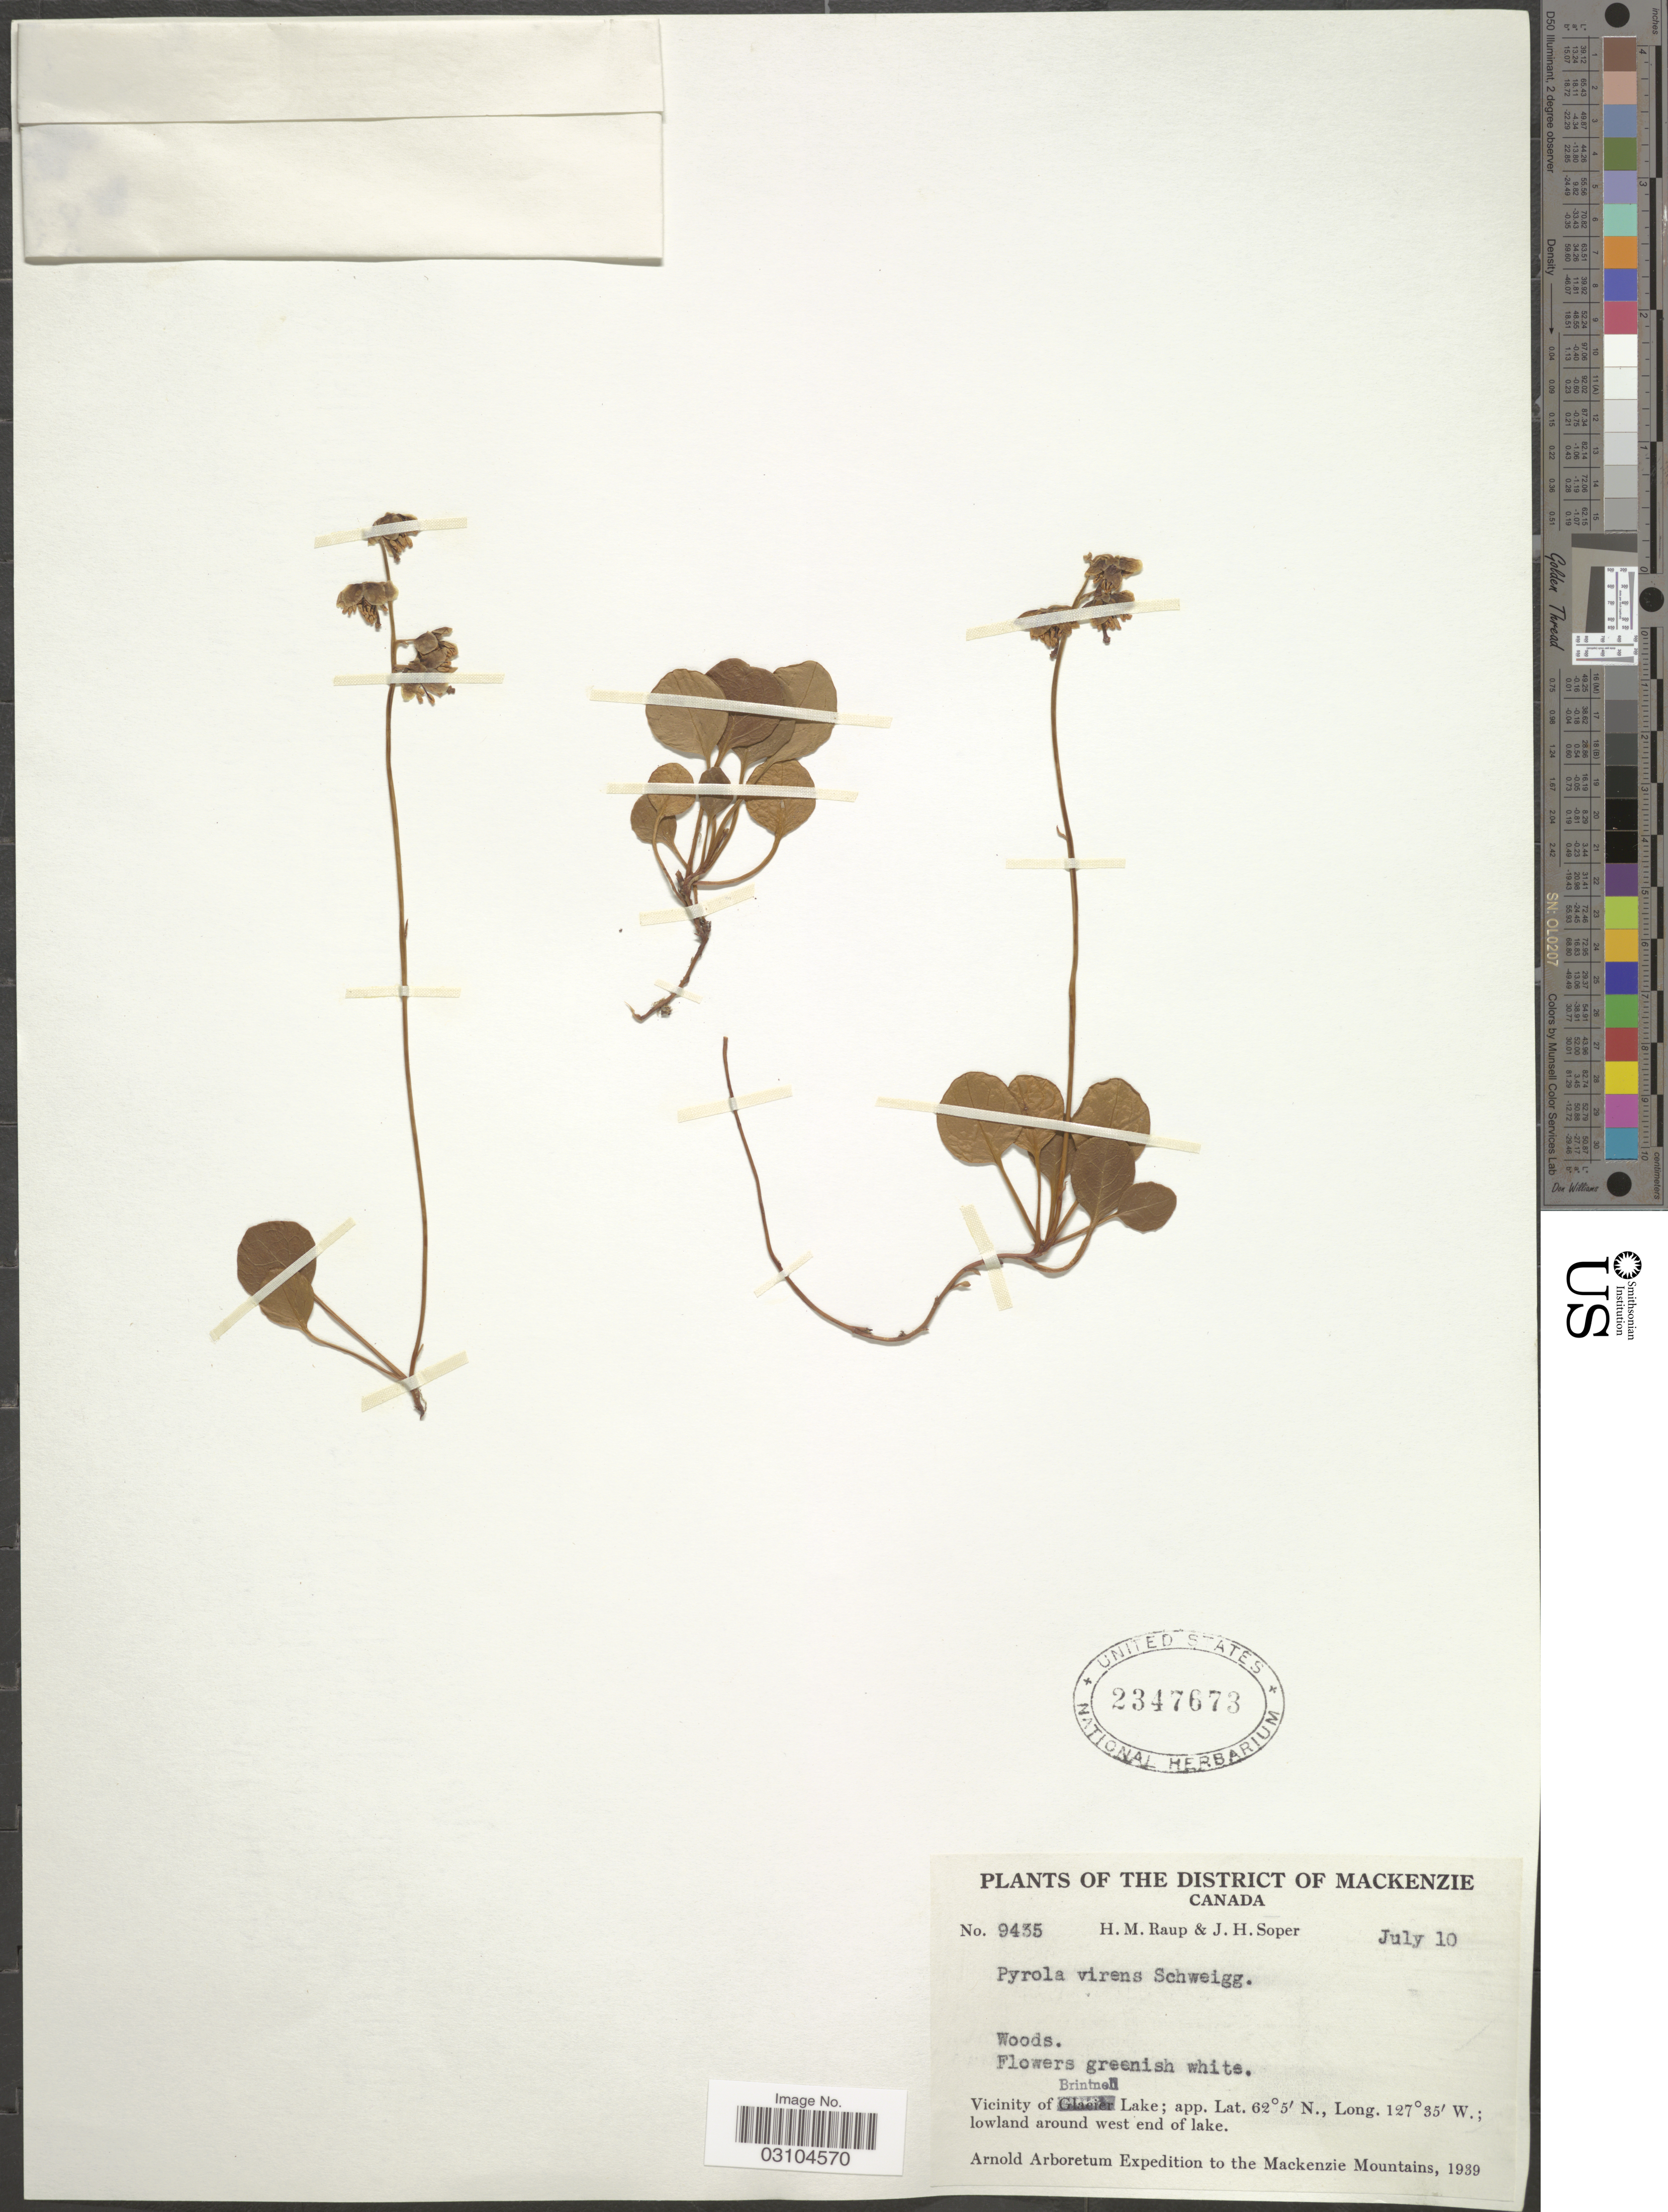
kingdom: Plantae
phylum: Tracheophyta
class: Magnoliopsida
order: Ericales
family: Ericaceae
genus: Pyrola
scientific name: Pyrola virens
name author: Schweigg.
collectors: H. Raup & J. H. Soper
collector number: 9435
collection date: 1939-07-10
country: Canada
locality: The District of Mackenzie. Vicinity of Brintnell Lake. Lowland around west end of lake. Mackenzie Mountains.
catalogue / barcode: US 2347673